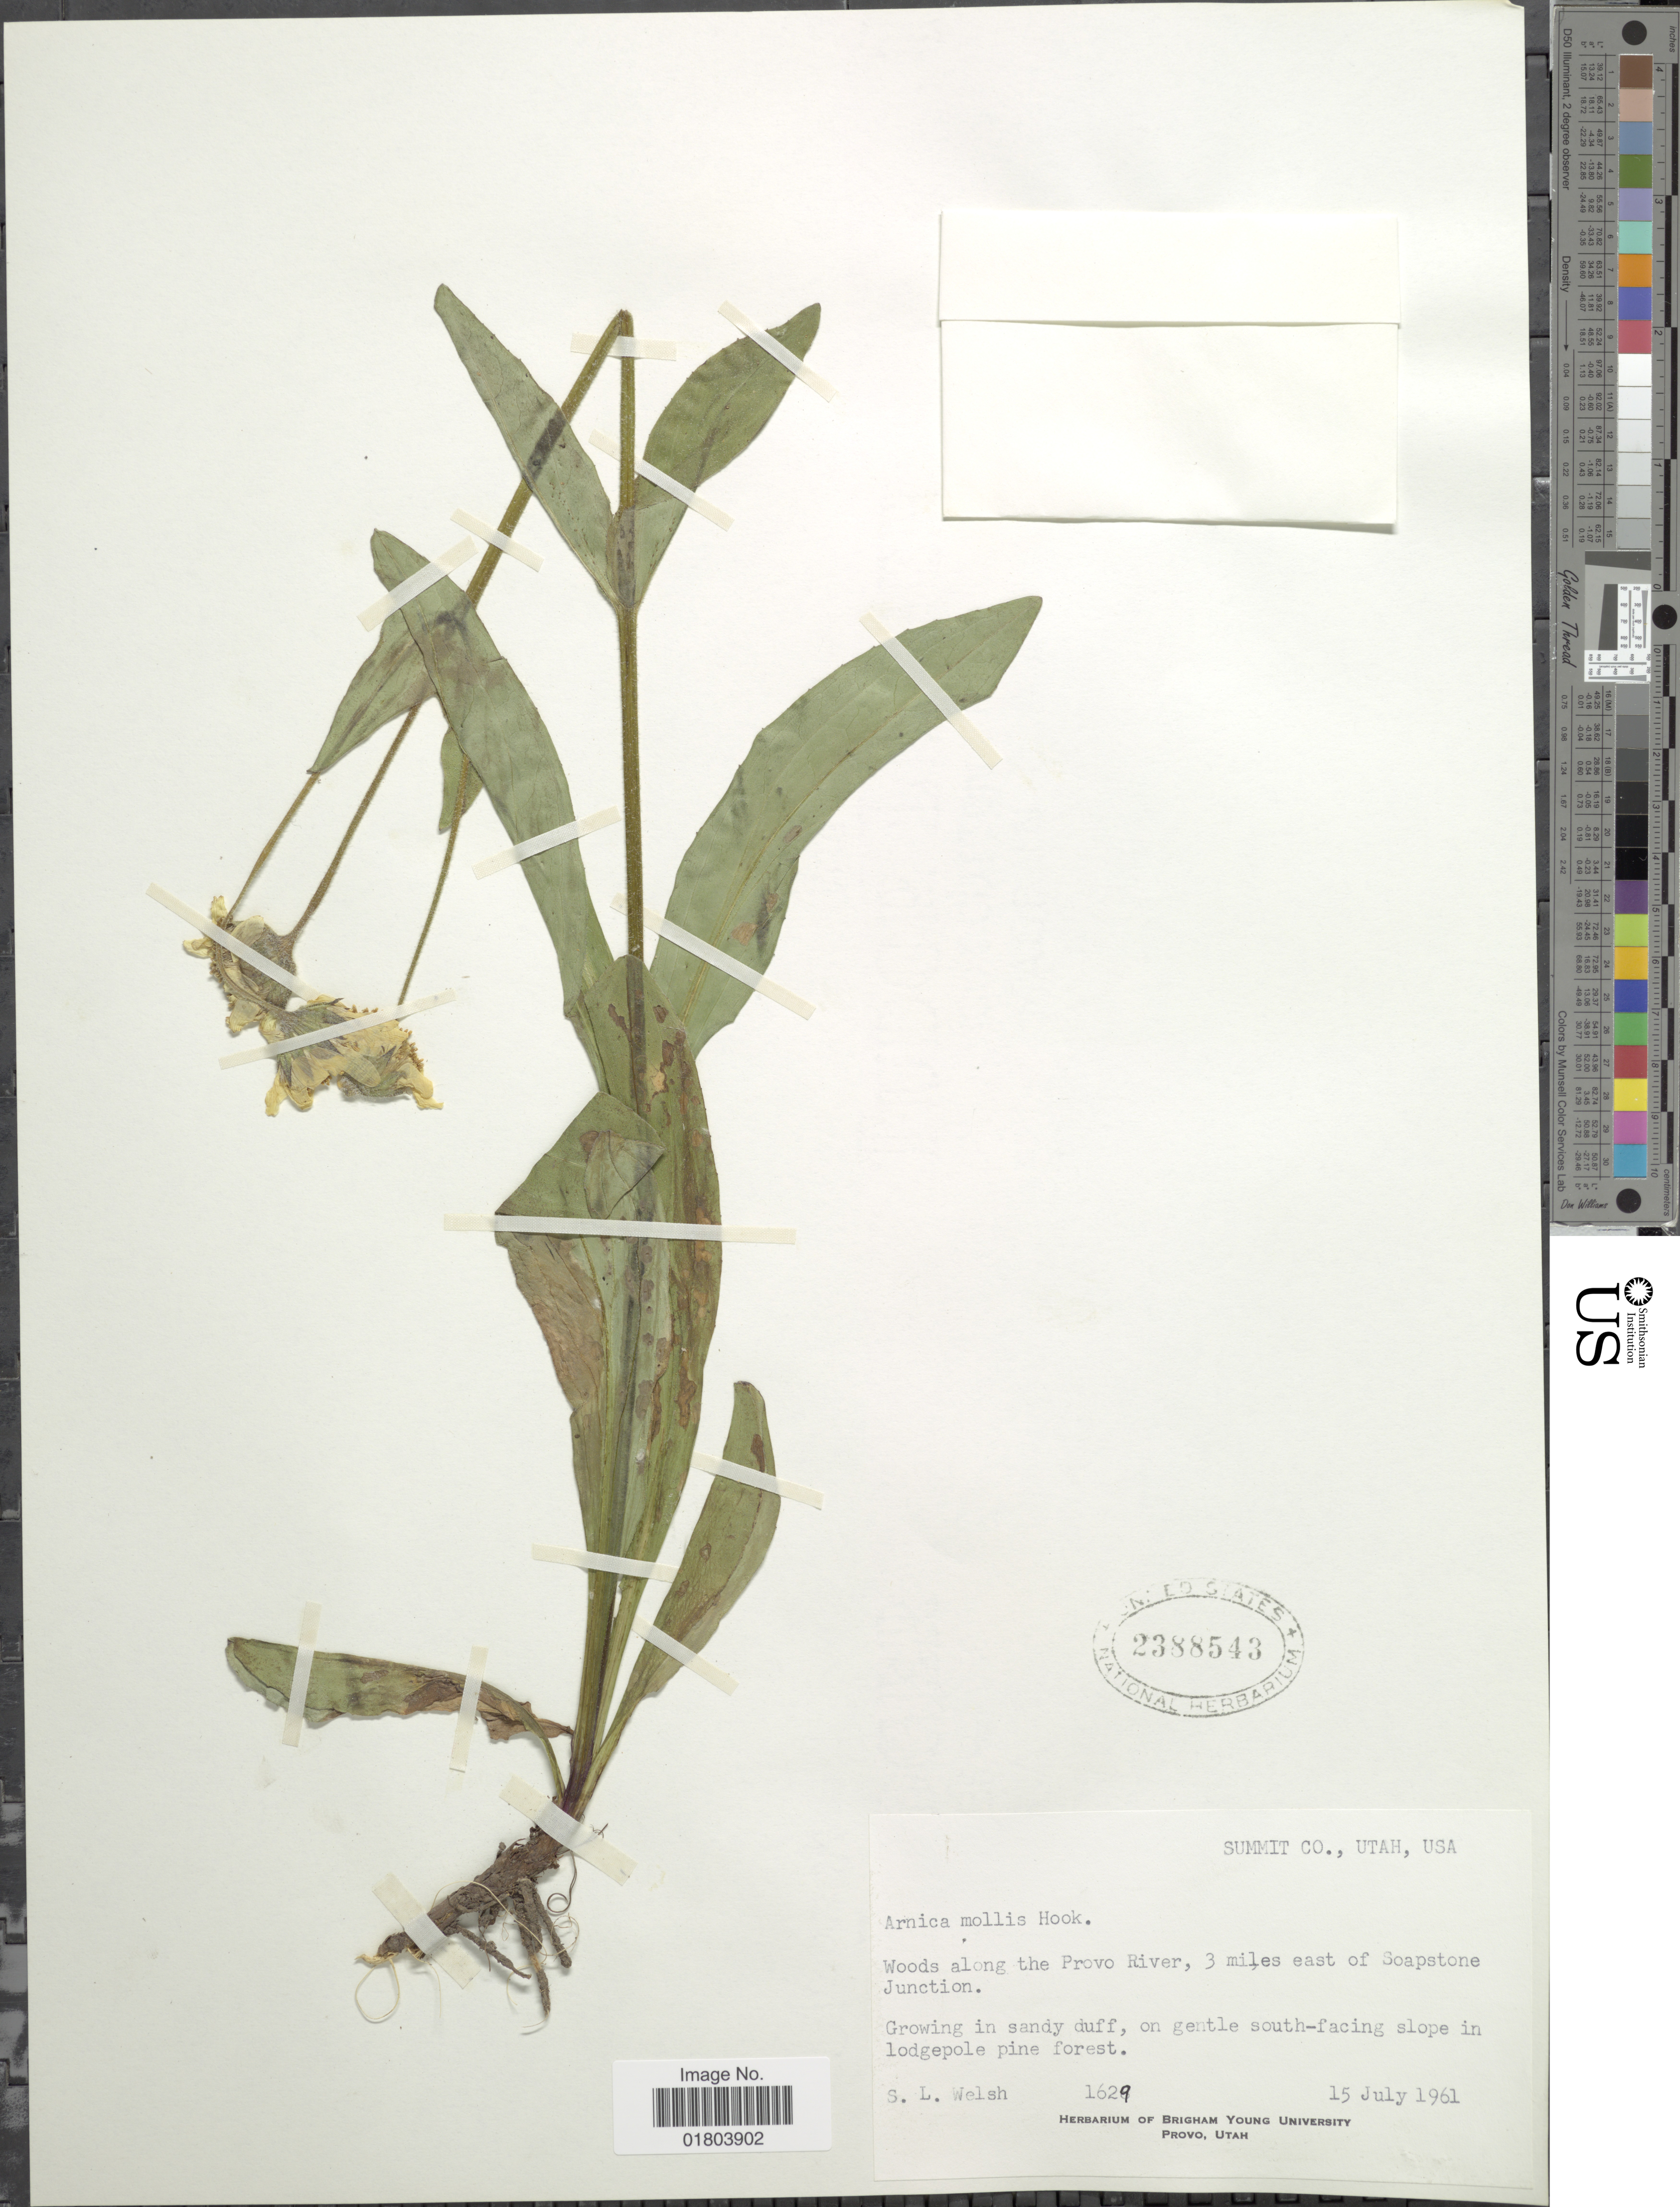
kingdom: Plantae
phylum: Tracheophyta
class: Magnoliopsida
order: Asterales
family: Asteraceae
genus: Arnica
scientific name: Arnica mollis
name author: Hook.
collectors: S. Welsh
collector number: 1629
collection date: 1961-07-15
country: United States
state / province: Utah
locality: Summit Co., Woods along the Provo River, 3 miles east of Soapstone Junction, growing in sandy duff, on gentle south-facing slope in lodgepole pine forest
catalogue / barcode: US 2388543